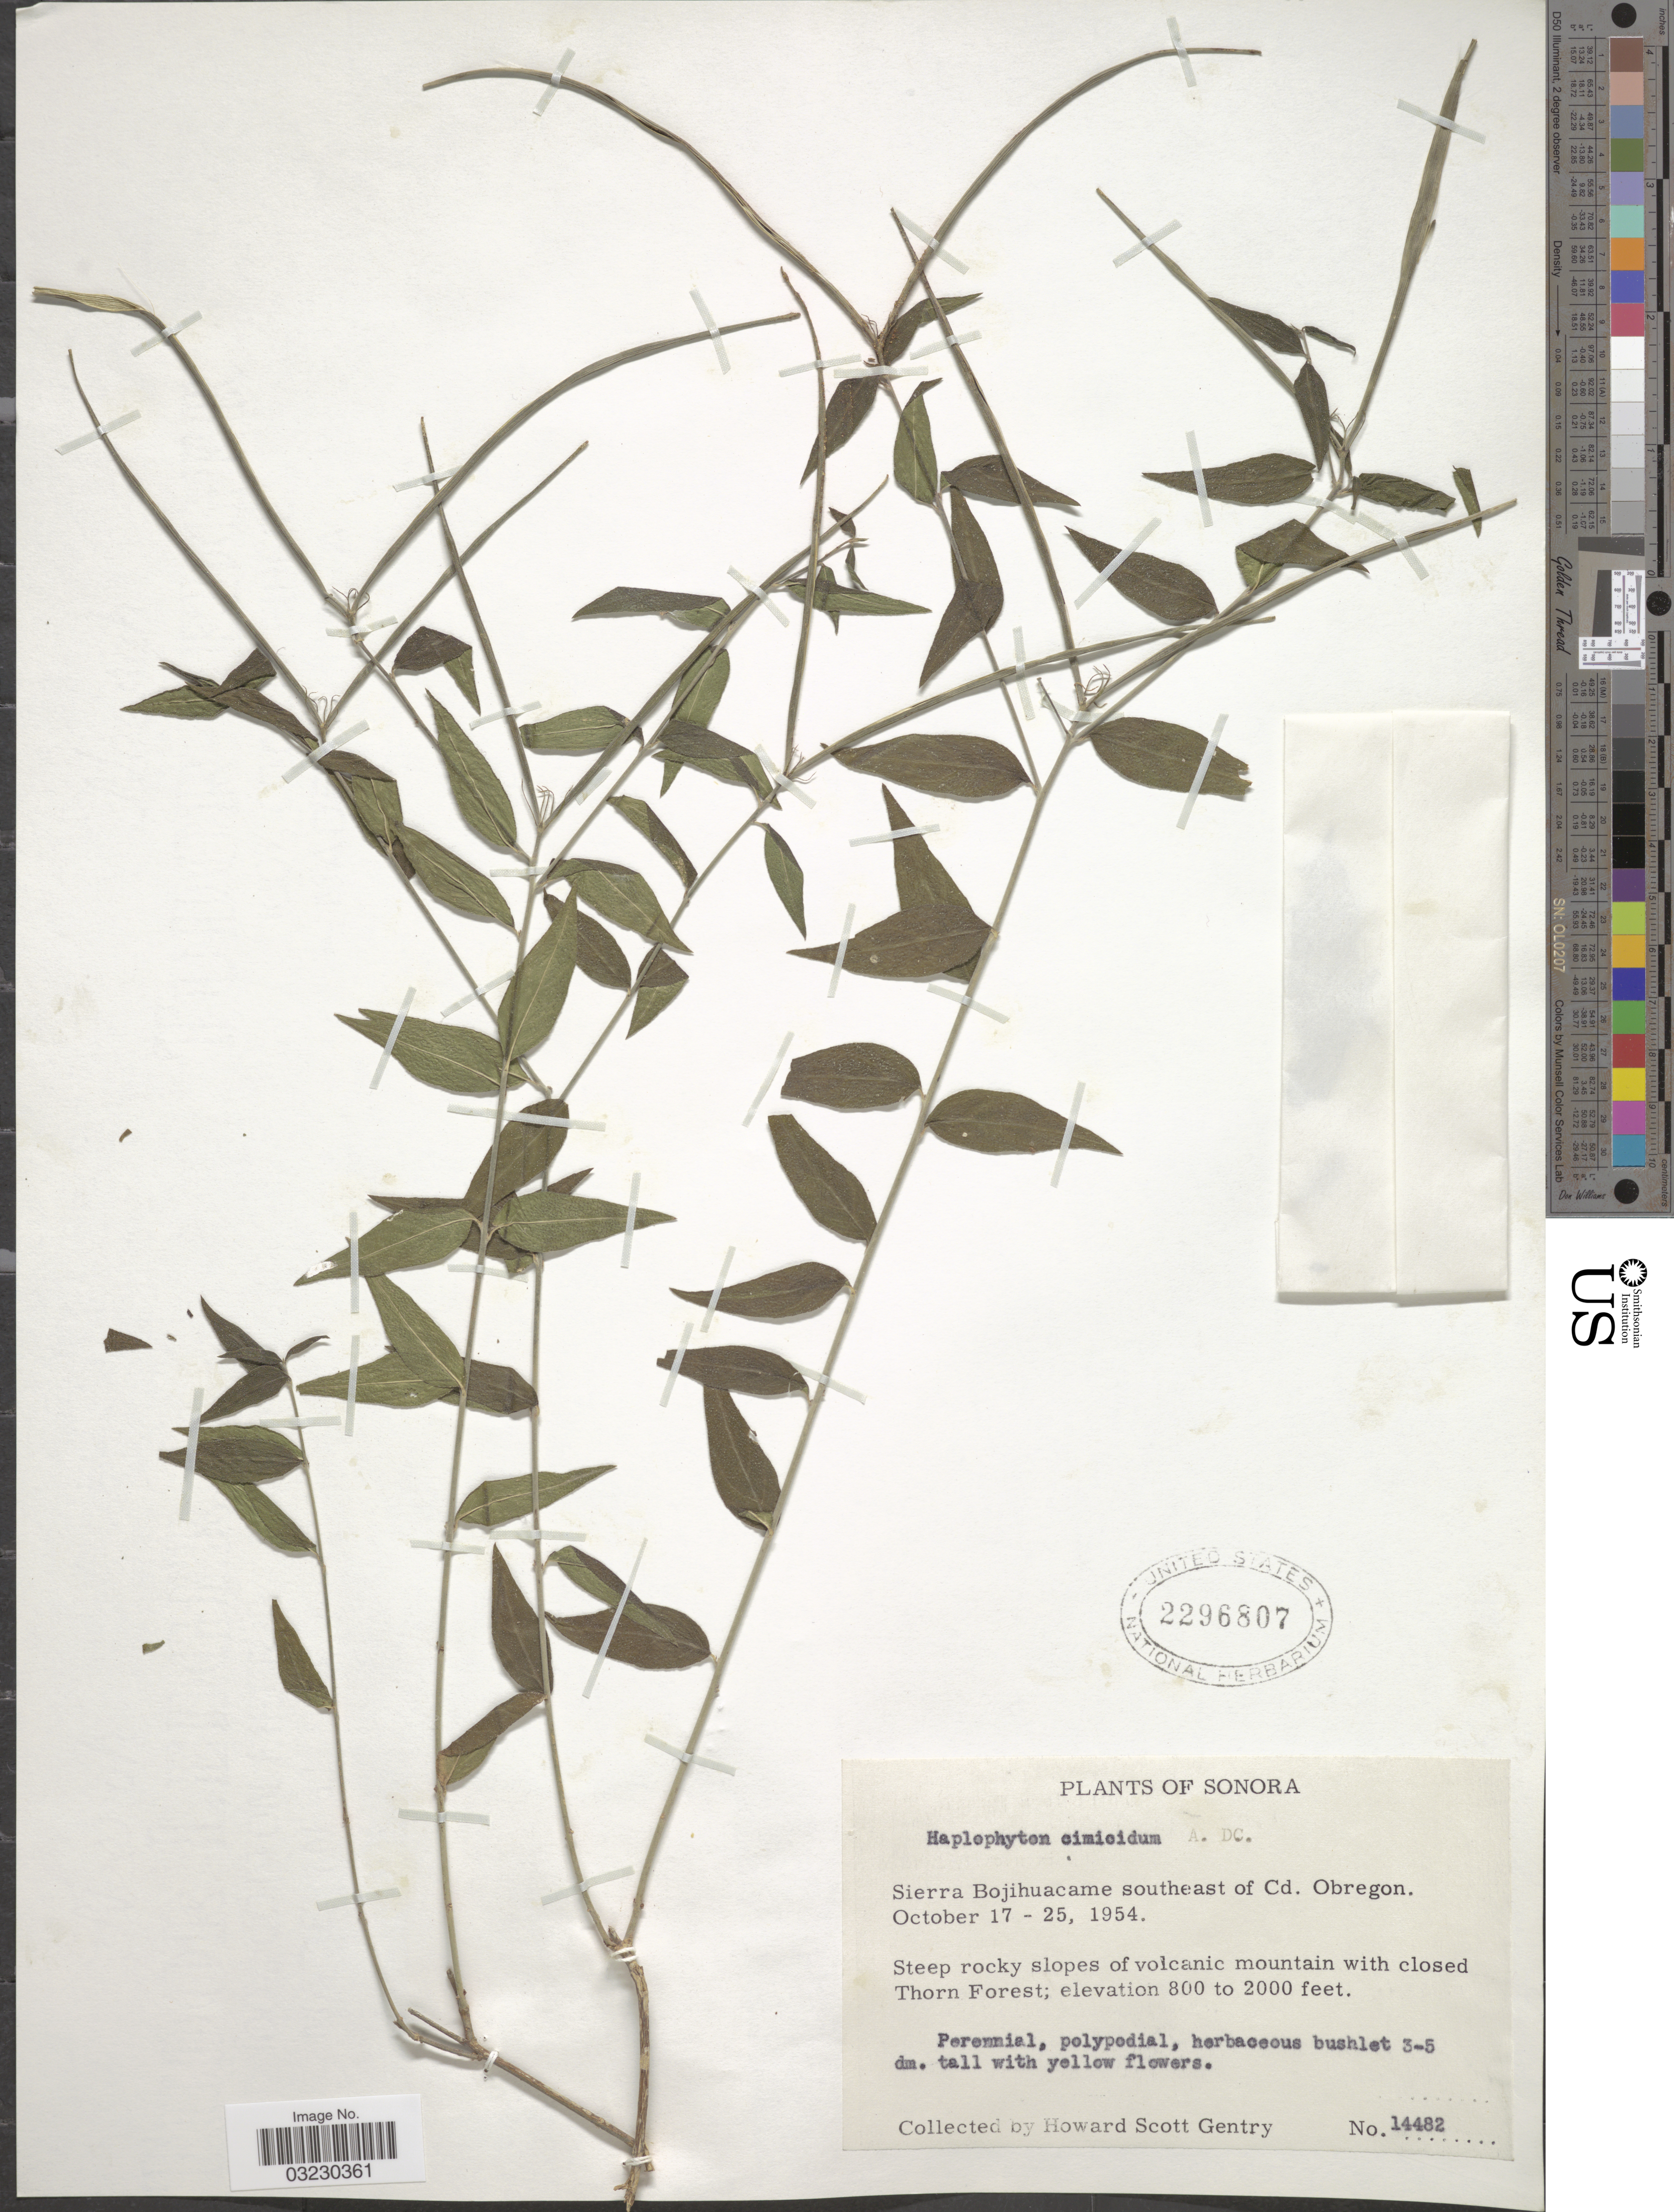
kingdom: Plantae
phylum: Tracheophyta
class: Magnoliopsida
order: Gentianales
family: Apocynaceae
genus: Haplophyton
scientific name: Haplophyton cimicidum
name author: A. DC.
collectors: H. S. Gentry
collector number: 14482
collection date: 1954-10-17/1954-10-25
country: Mexico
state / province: Sonora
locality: Sierra Bojihuacane southeast of Cd. Obregon.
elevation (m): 244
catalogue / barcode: US 2296807